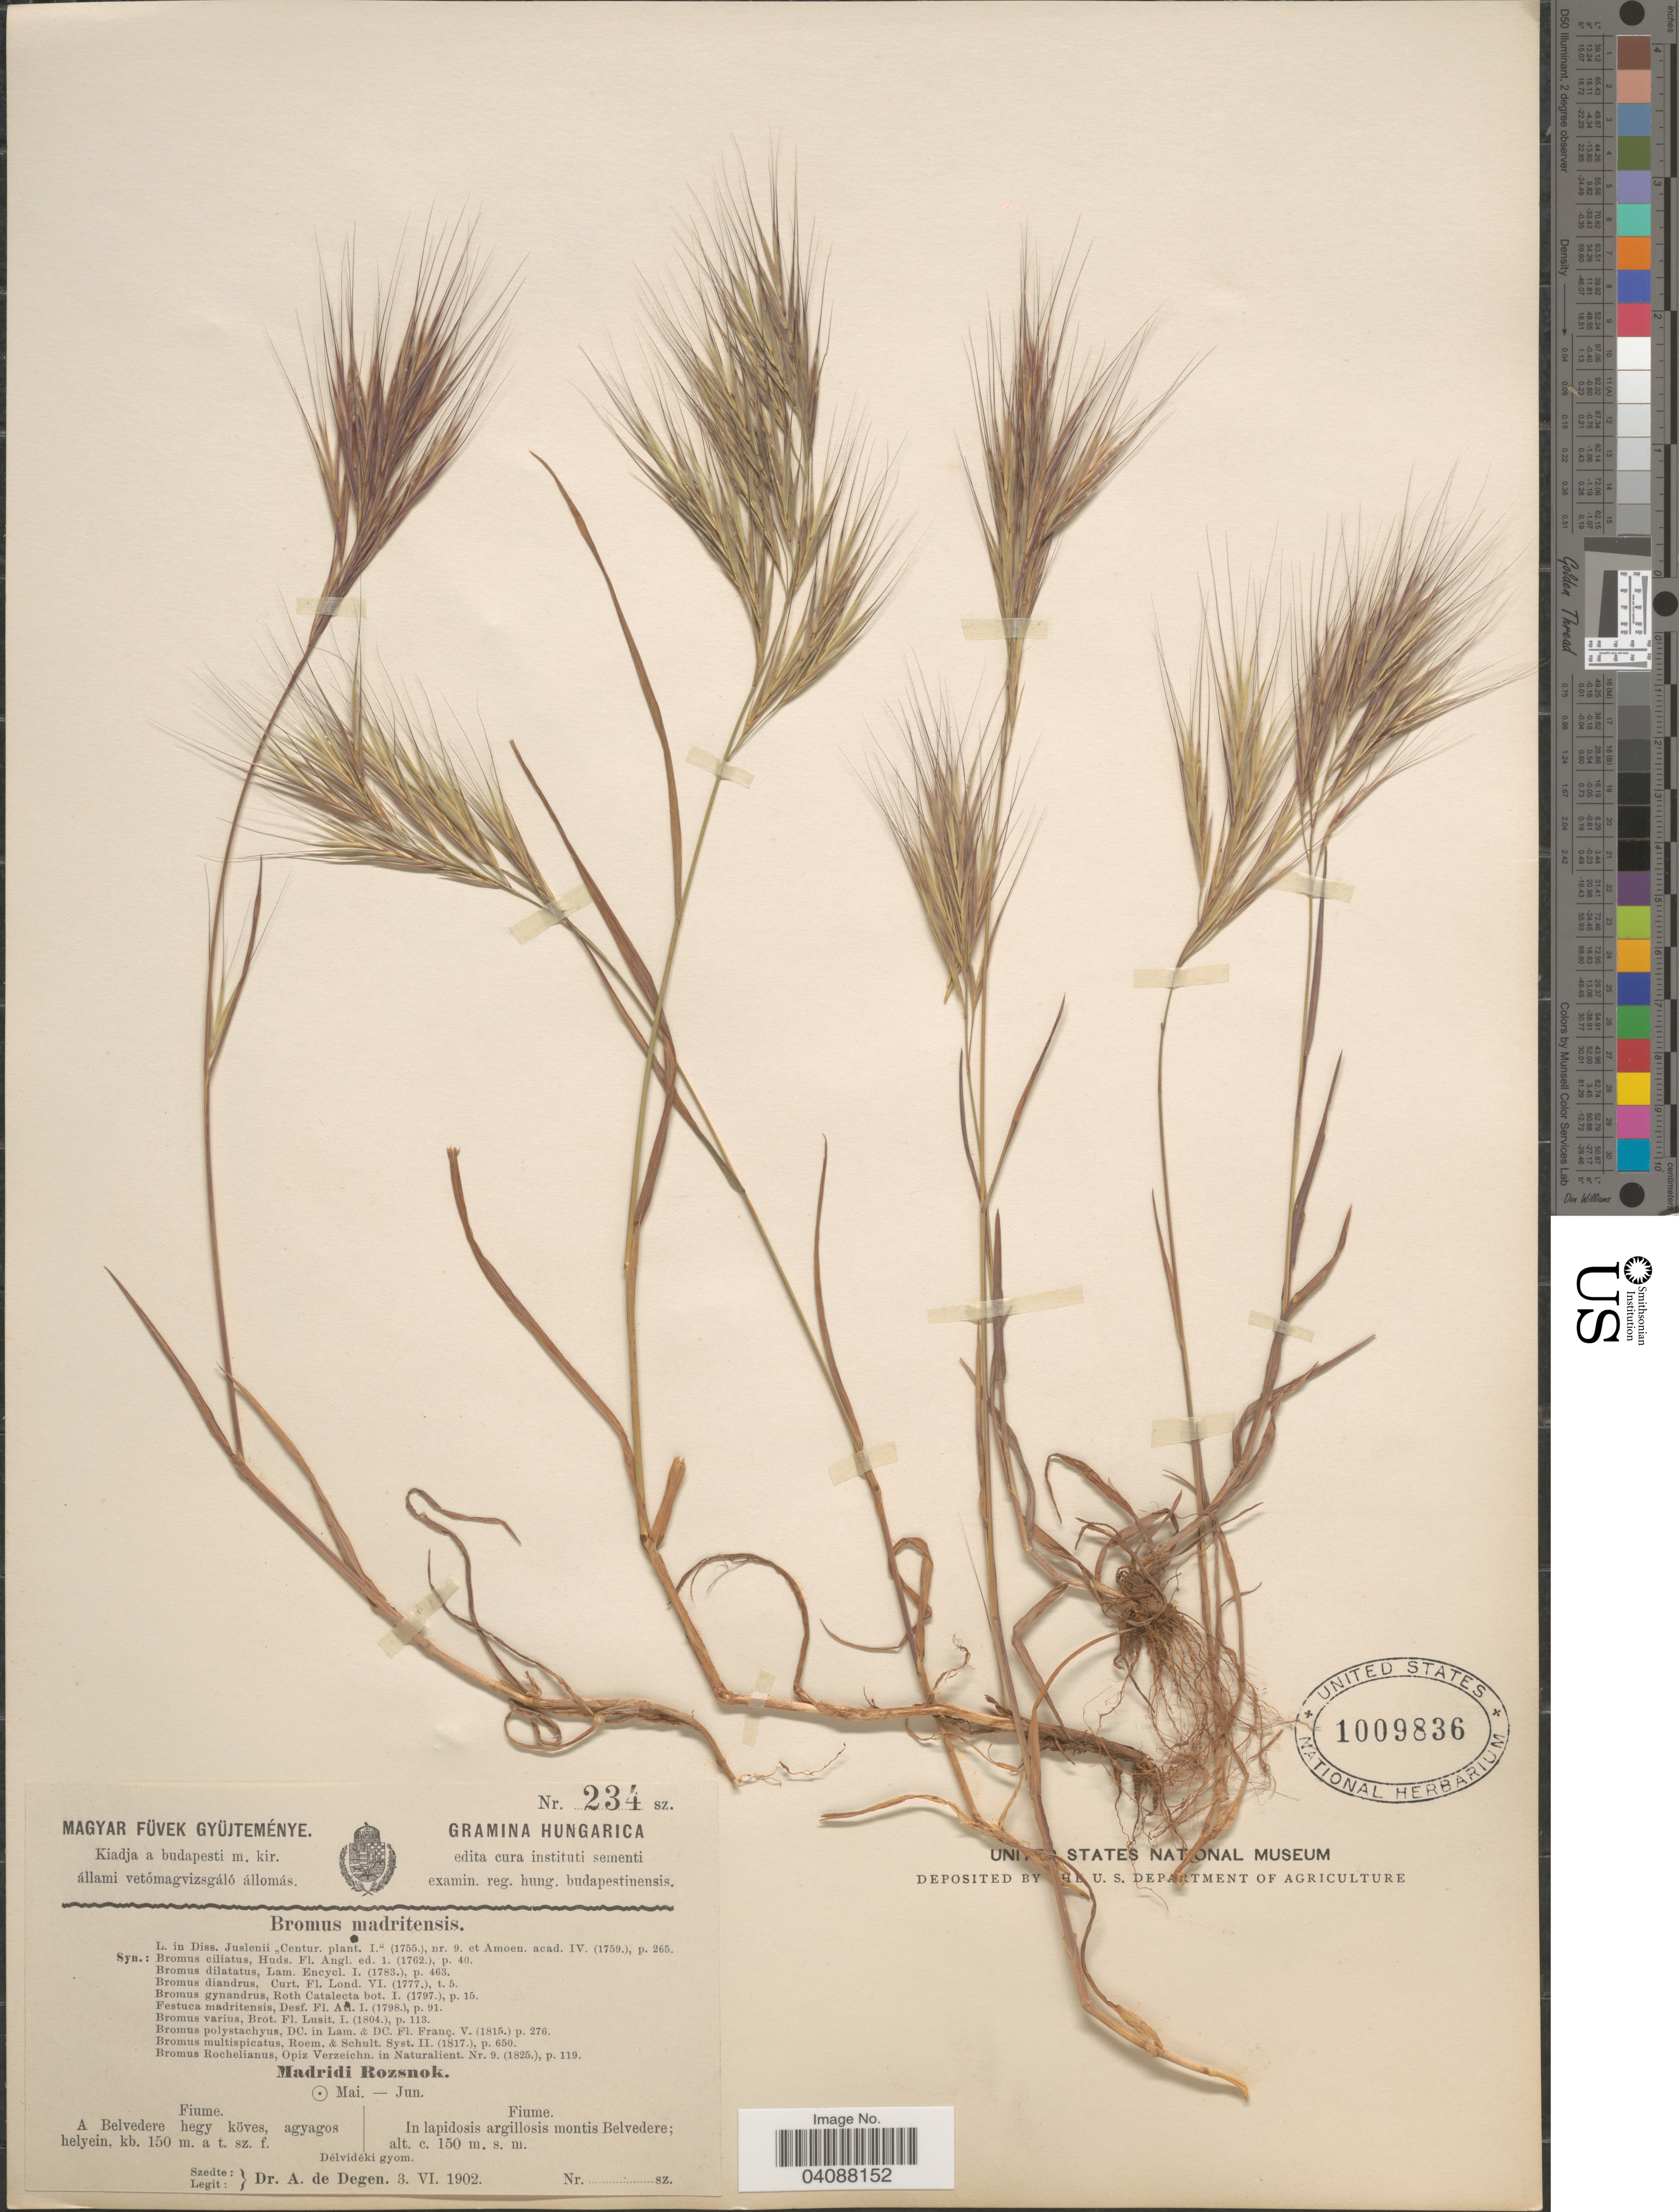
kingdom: Plantae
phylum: Tracheophyta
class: Liliopsida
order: Poales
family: Poaceae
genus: Bromus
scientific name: Bromus madritensis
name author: L.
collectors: A. Degen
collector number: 234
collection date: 1902-06-03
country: Hungary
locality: Fiume. In lapidosis argillosis montis Belvedere.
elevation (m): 150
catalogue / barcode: US 1009836